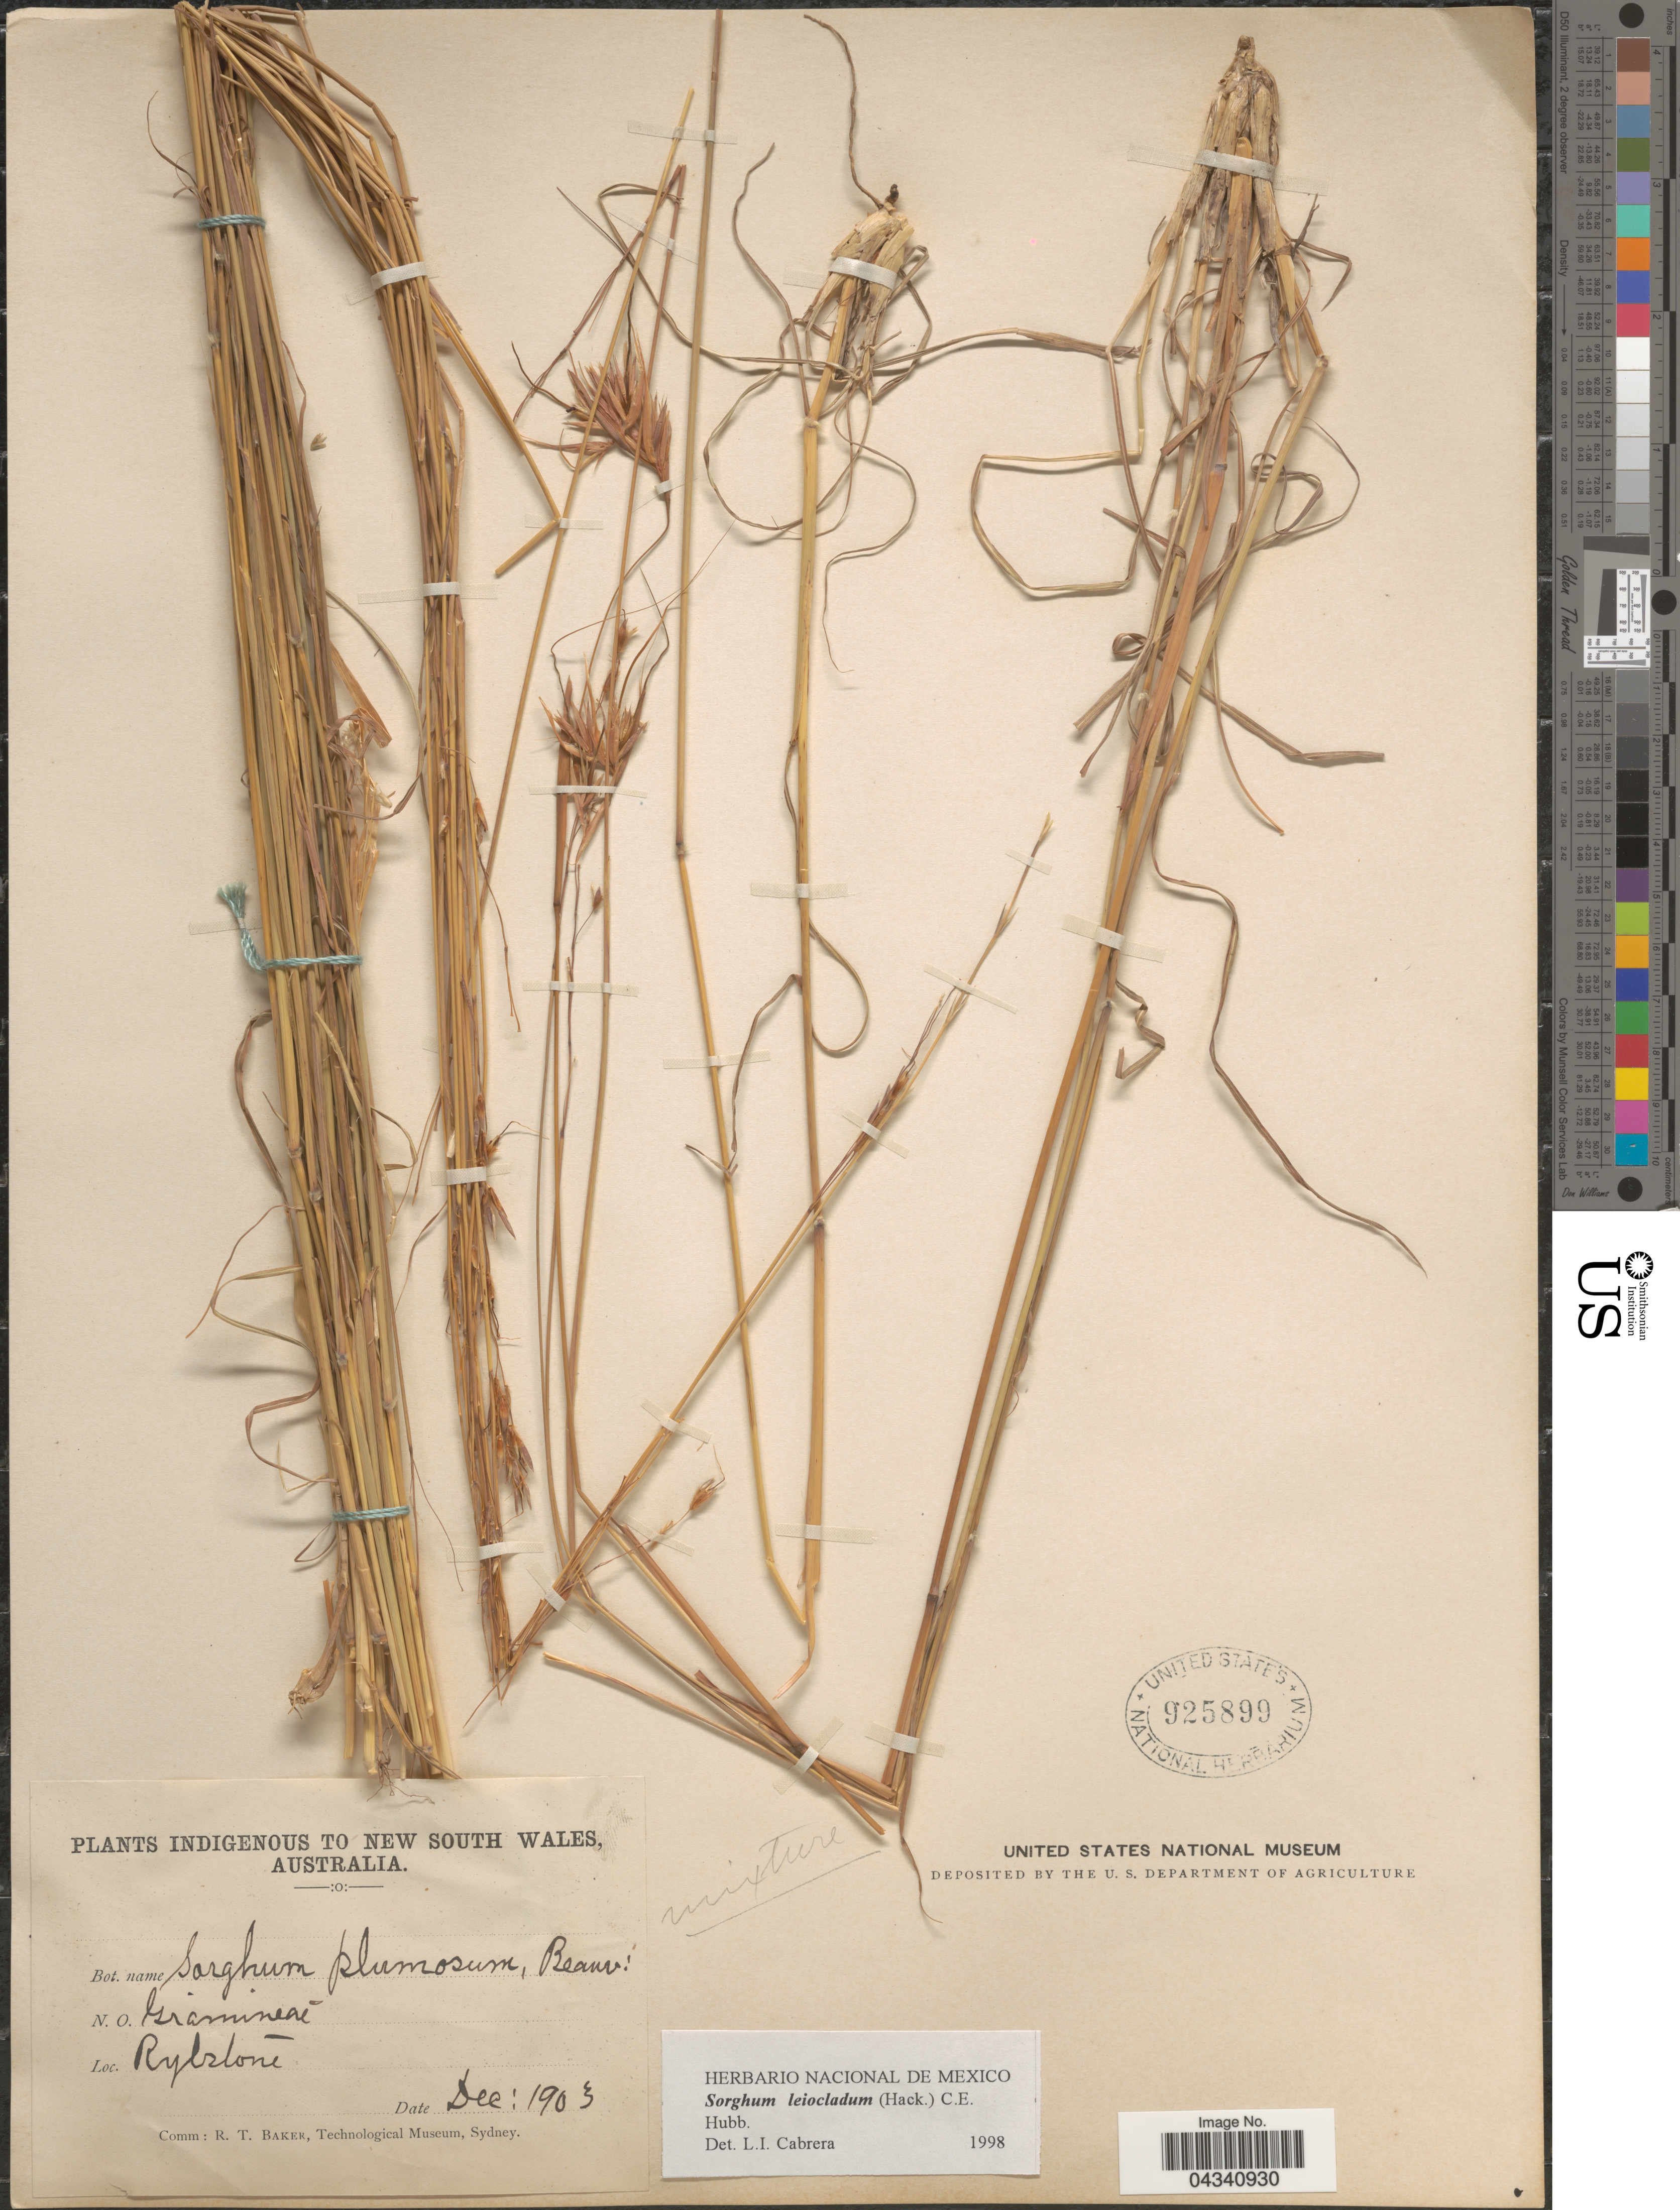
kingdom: Plantae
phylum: Tracheophyta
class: Liliopsida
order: Poales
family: Poaceae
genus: Sorghum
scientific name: Sorghum leiocladum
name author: (J. Hack.) C.E. Hubb.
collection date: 1903-12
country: Australia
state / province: New South Wales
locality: Rylstone.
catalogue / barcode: US 925899